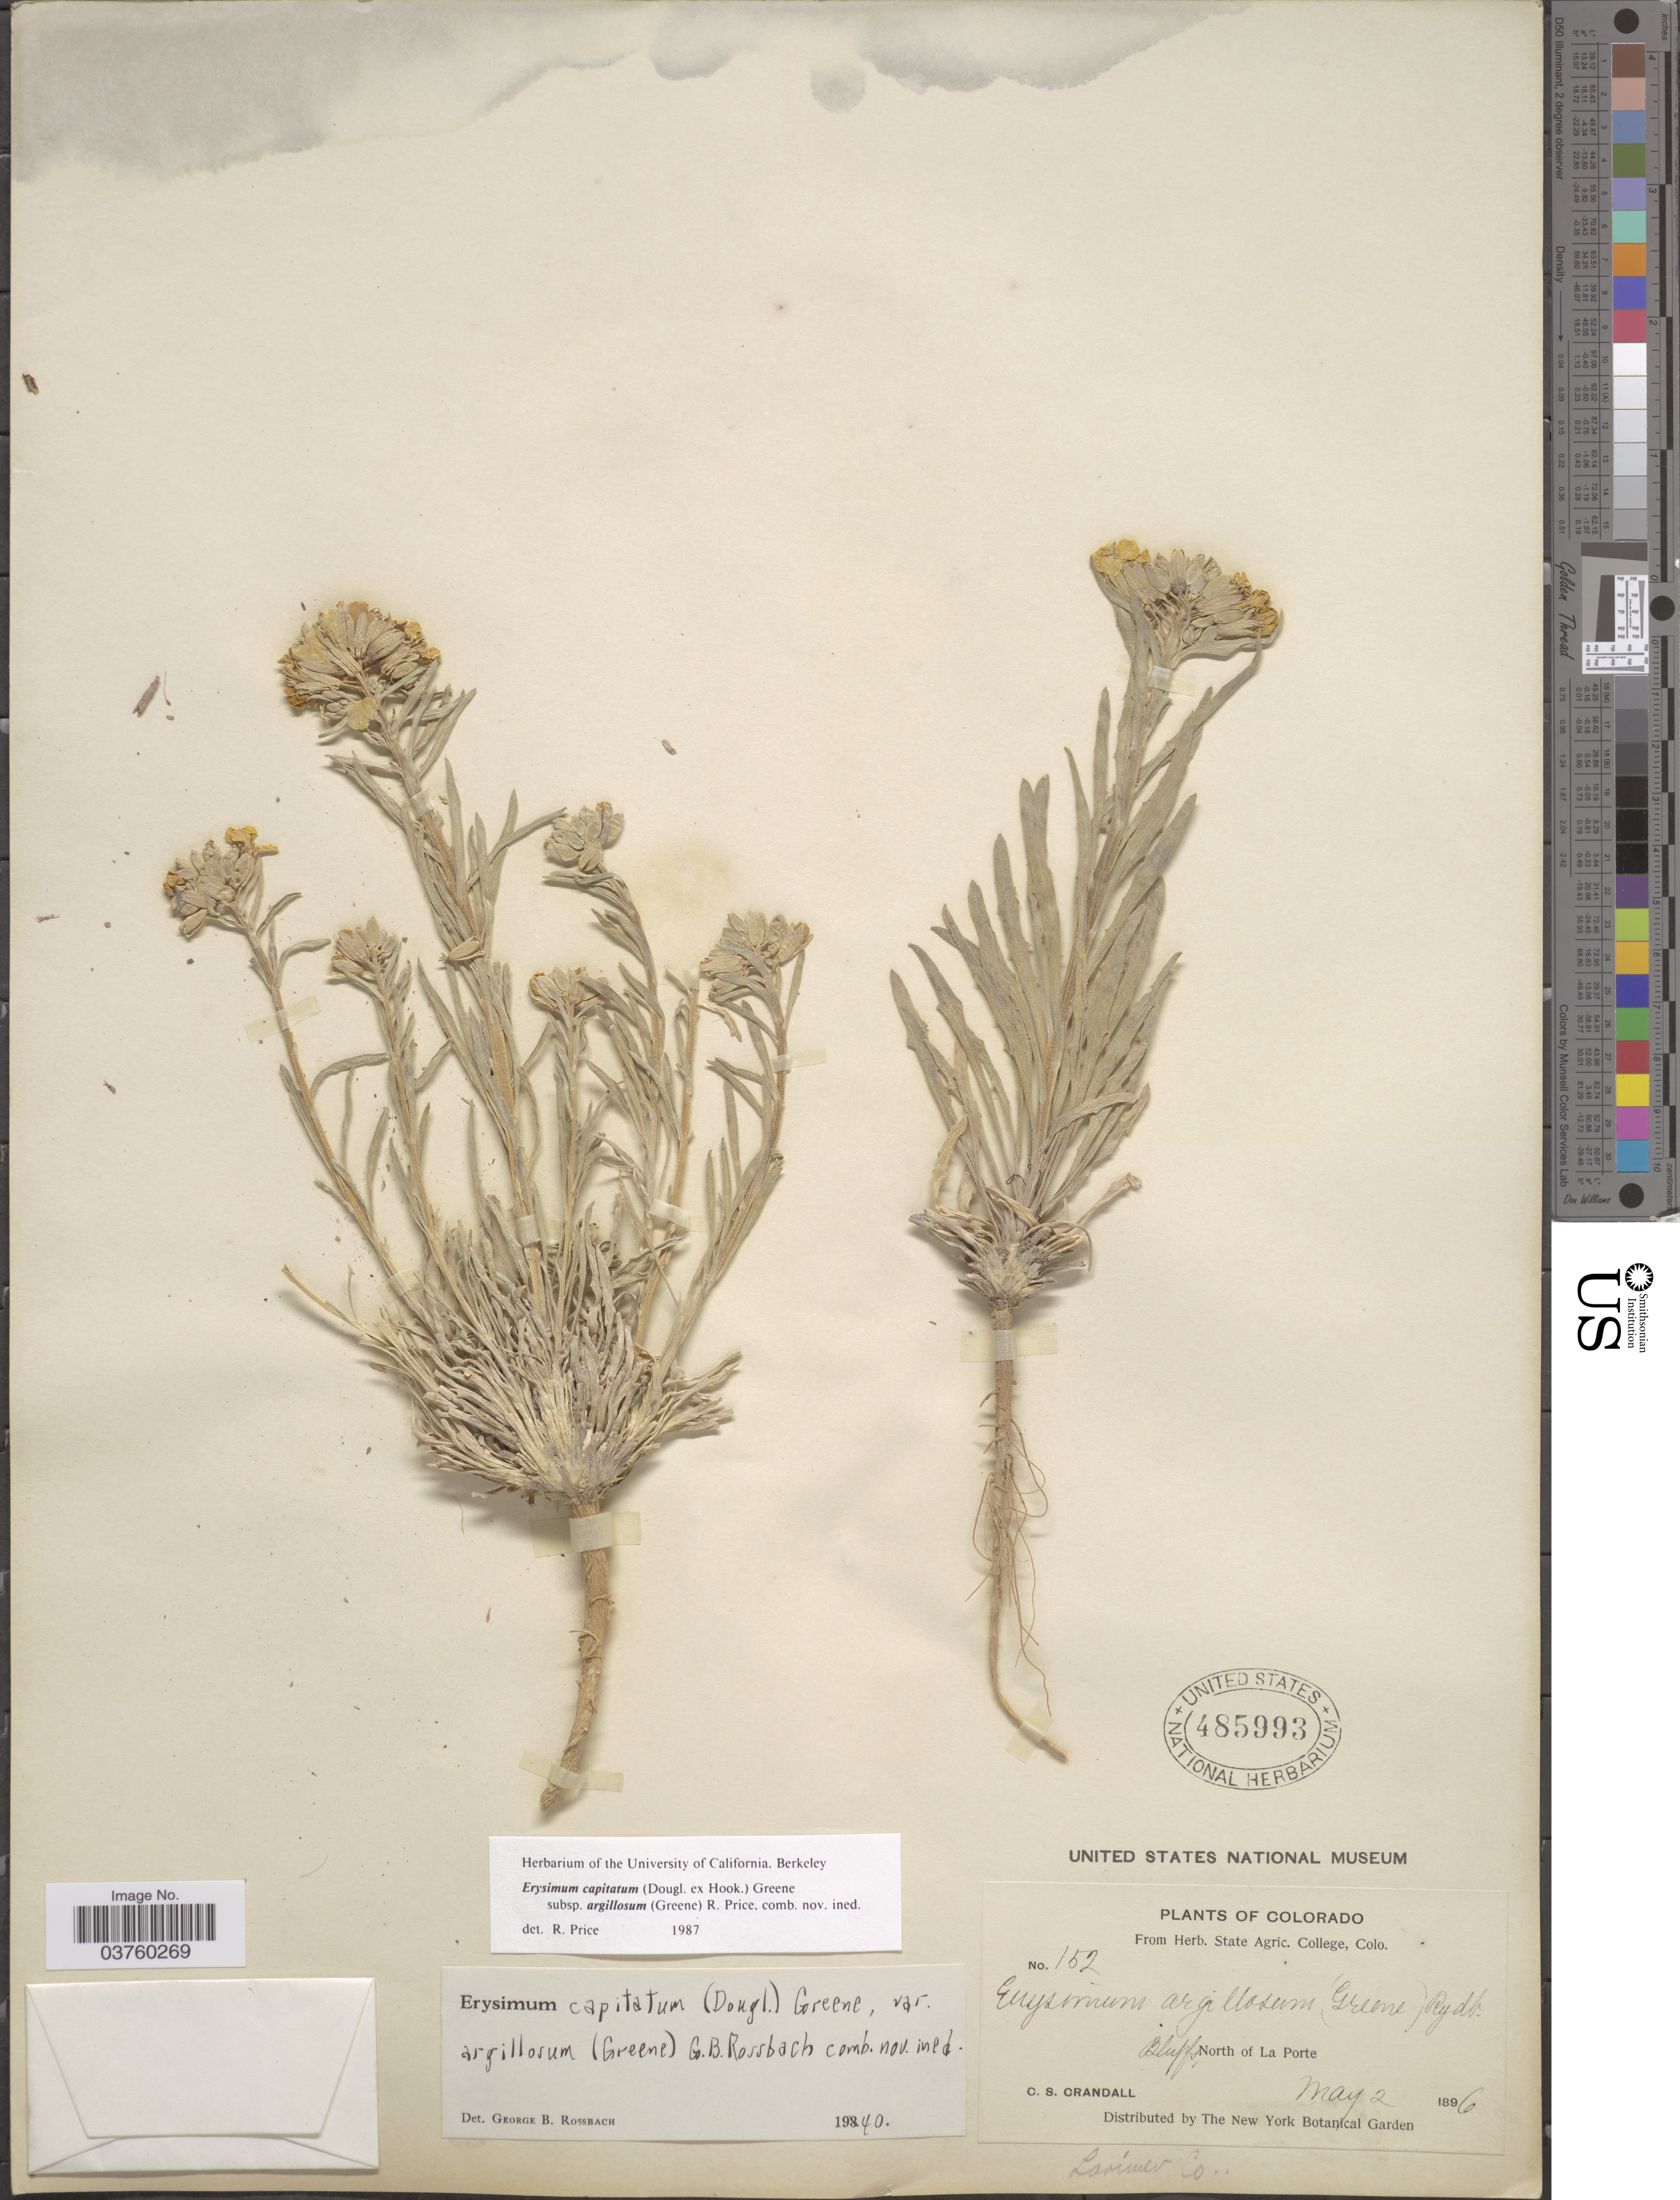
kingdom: Plantae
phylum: Tracheophyta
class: Magnoliopsida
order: Brassicales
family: Brassicaceae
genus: Erysimum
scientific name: Erysimum capitatum var. argillosum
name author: (Greene) R.J. Davis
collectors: C. Crandall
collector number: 152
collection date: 1896-05-02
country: United States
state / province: Colorado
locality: Bluffs North of La Porte. Larimer Co.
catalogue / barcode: US 485993